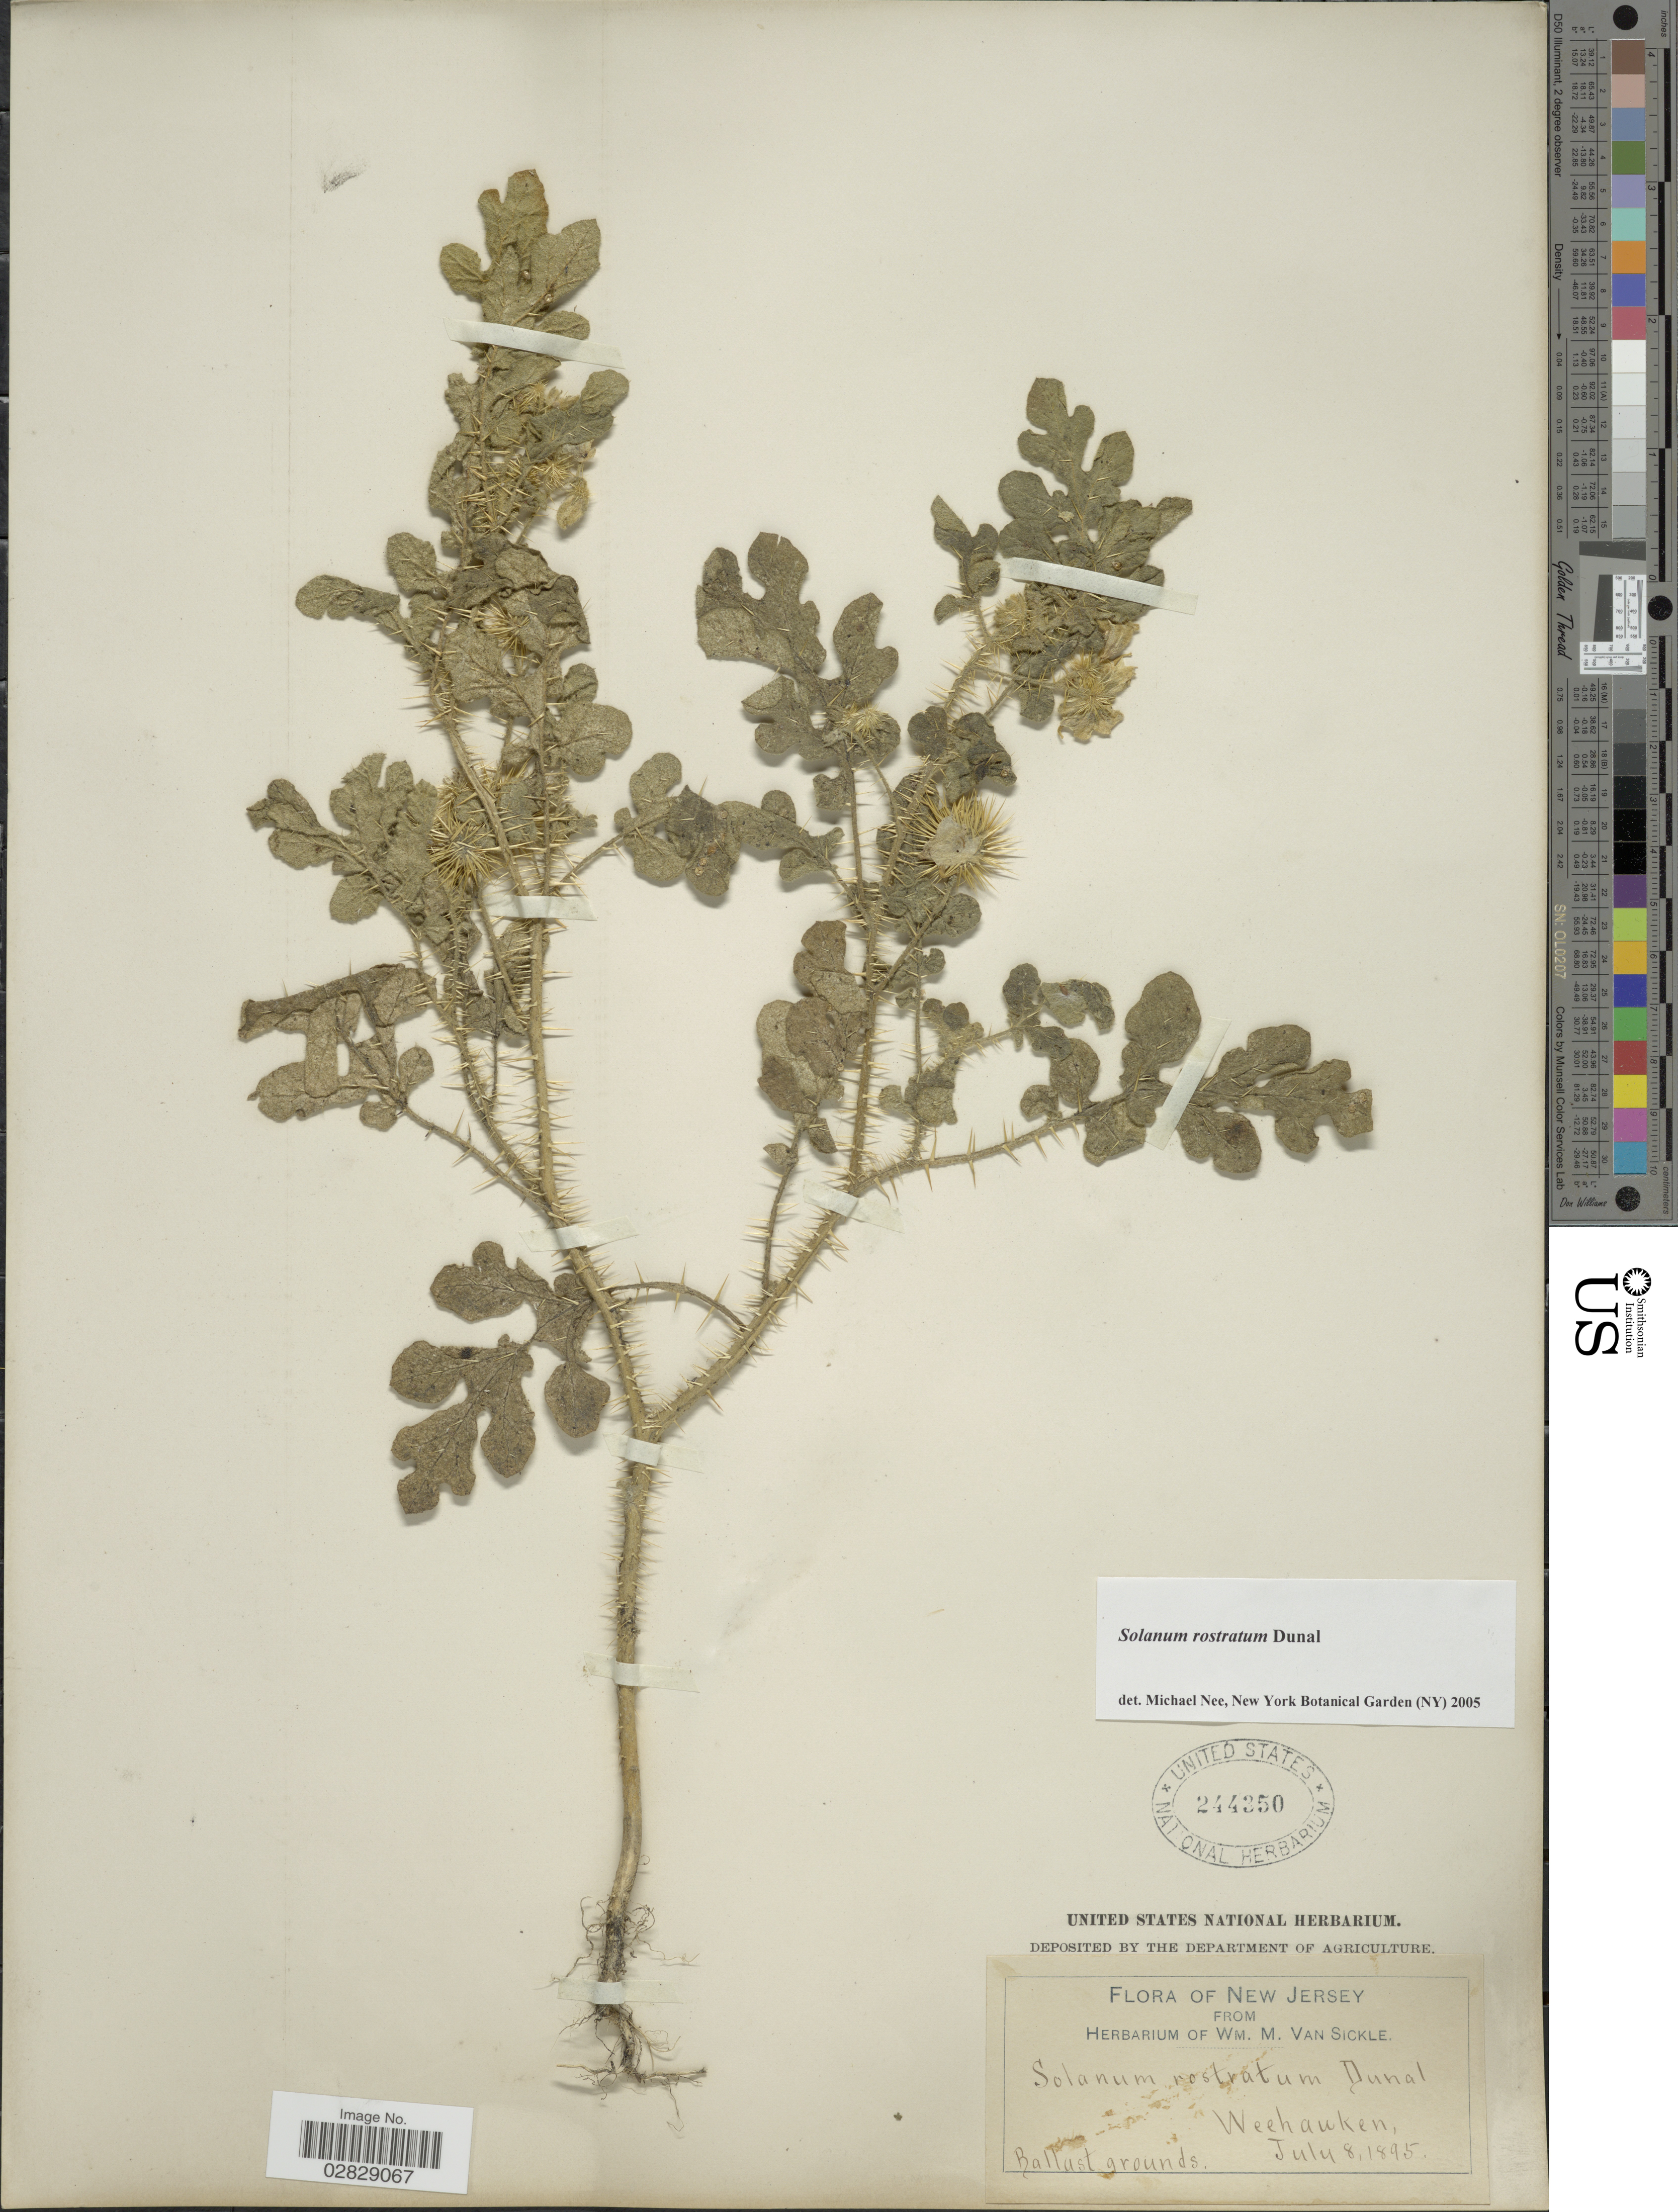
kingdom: Plantae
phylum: Tracheophyta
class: Magnoliopsida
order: Solanales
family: Solanaceae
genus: Solanum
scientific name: Solanum rostratum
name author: Dunal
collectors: ex herb. Wm. M. Van Sickle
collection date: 1895-07-08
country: United States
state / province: New Jersey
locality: Weehauken.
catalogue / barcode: US 244350